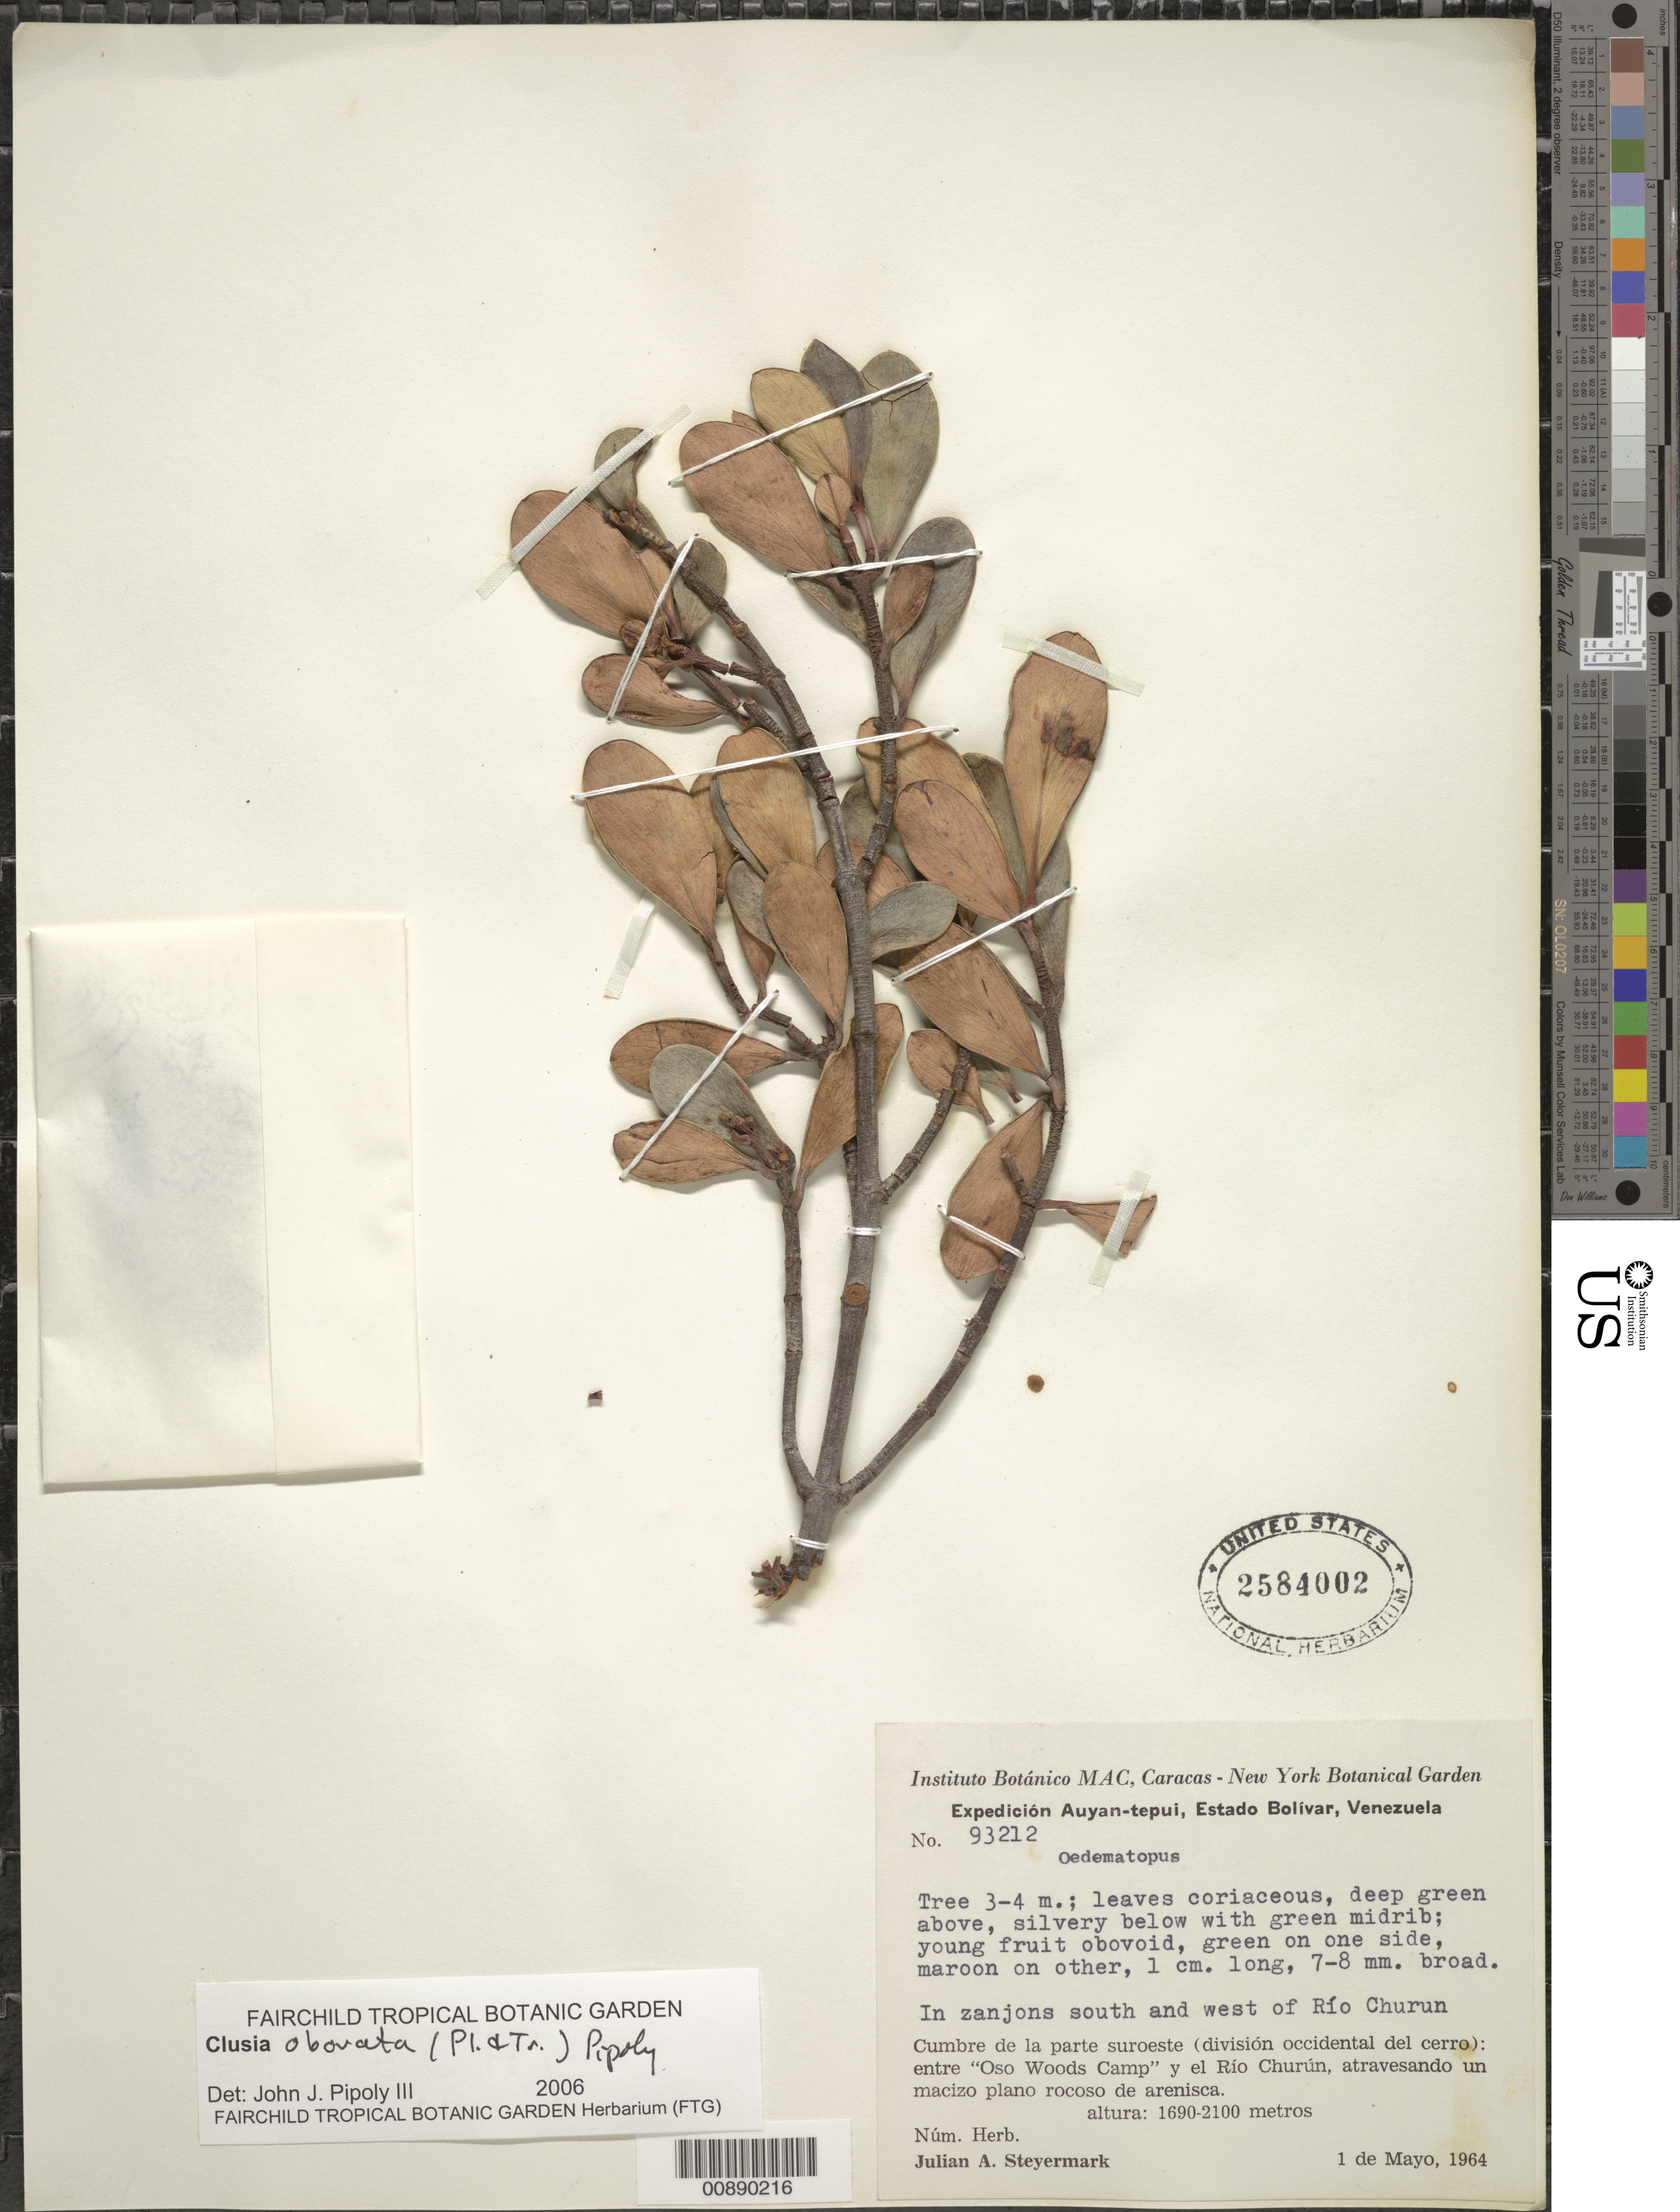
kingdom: Plantae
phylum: Tracheophyta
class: Magnoliopsida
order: Malpighiales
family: Clusiaceae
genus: Clusia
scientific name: Clusia obovata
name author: (Spruce ex Planch. & Triana) Pipoly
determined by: Pipoly, J. J., III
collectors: J. Steyermark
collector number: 93212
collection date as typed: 1-May-64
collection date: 1964-05-01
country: Venezuela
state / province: Bolívar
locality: Auyan-tepuí, entre "Oso Woods Camp" y el Río Churún; S and W of Río Churún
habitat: Zanjons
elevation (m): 1690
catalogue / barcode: US 2584002